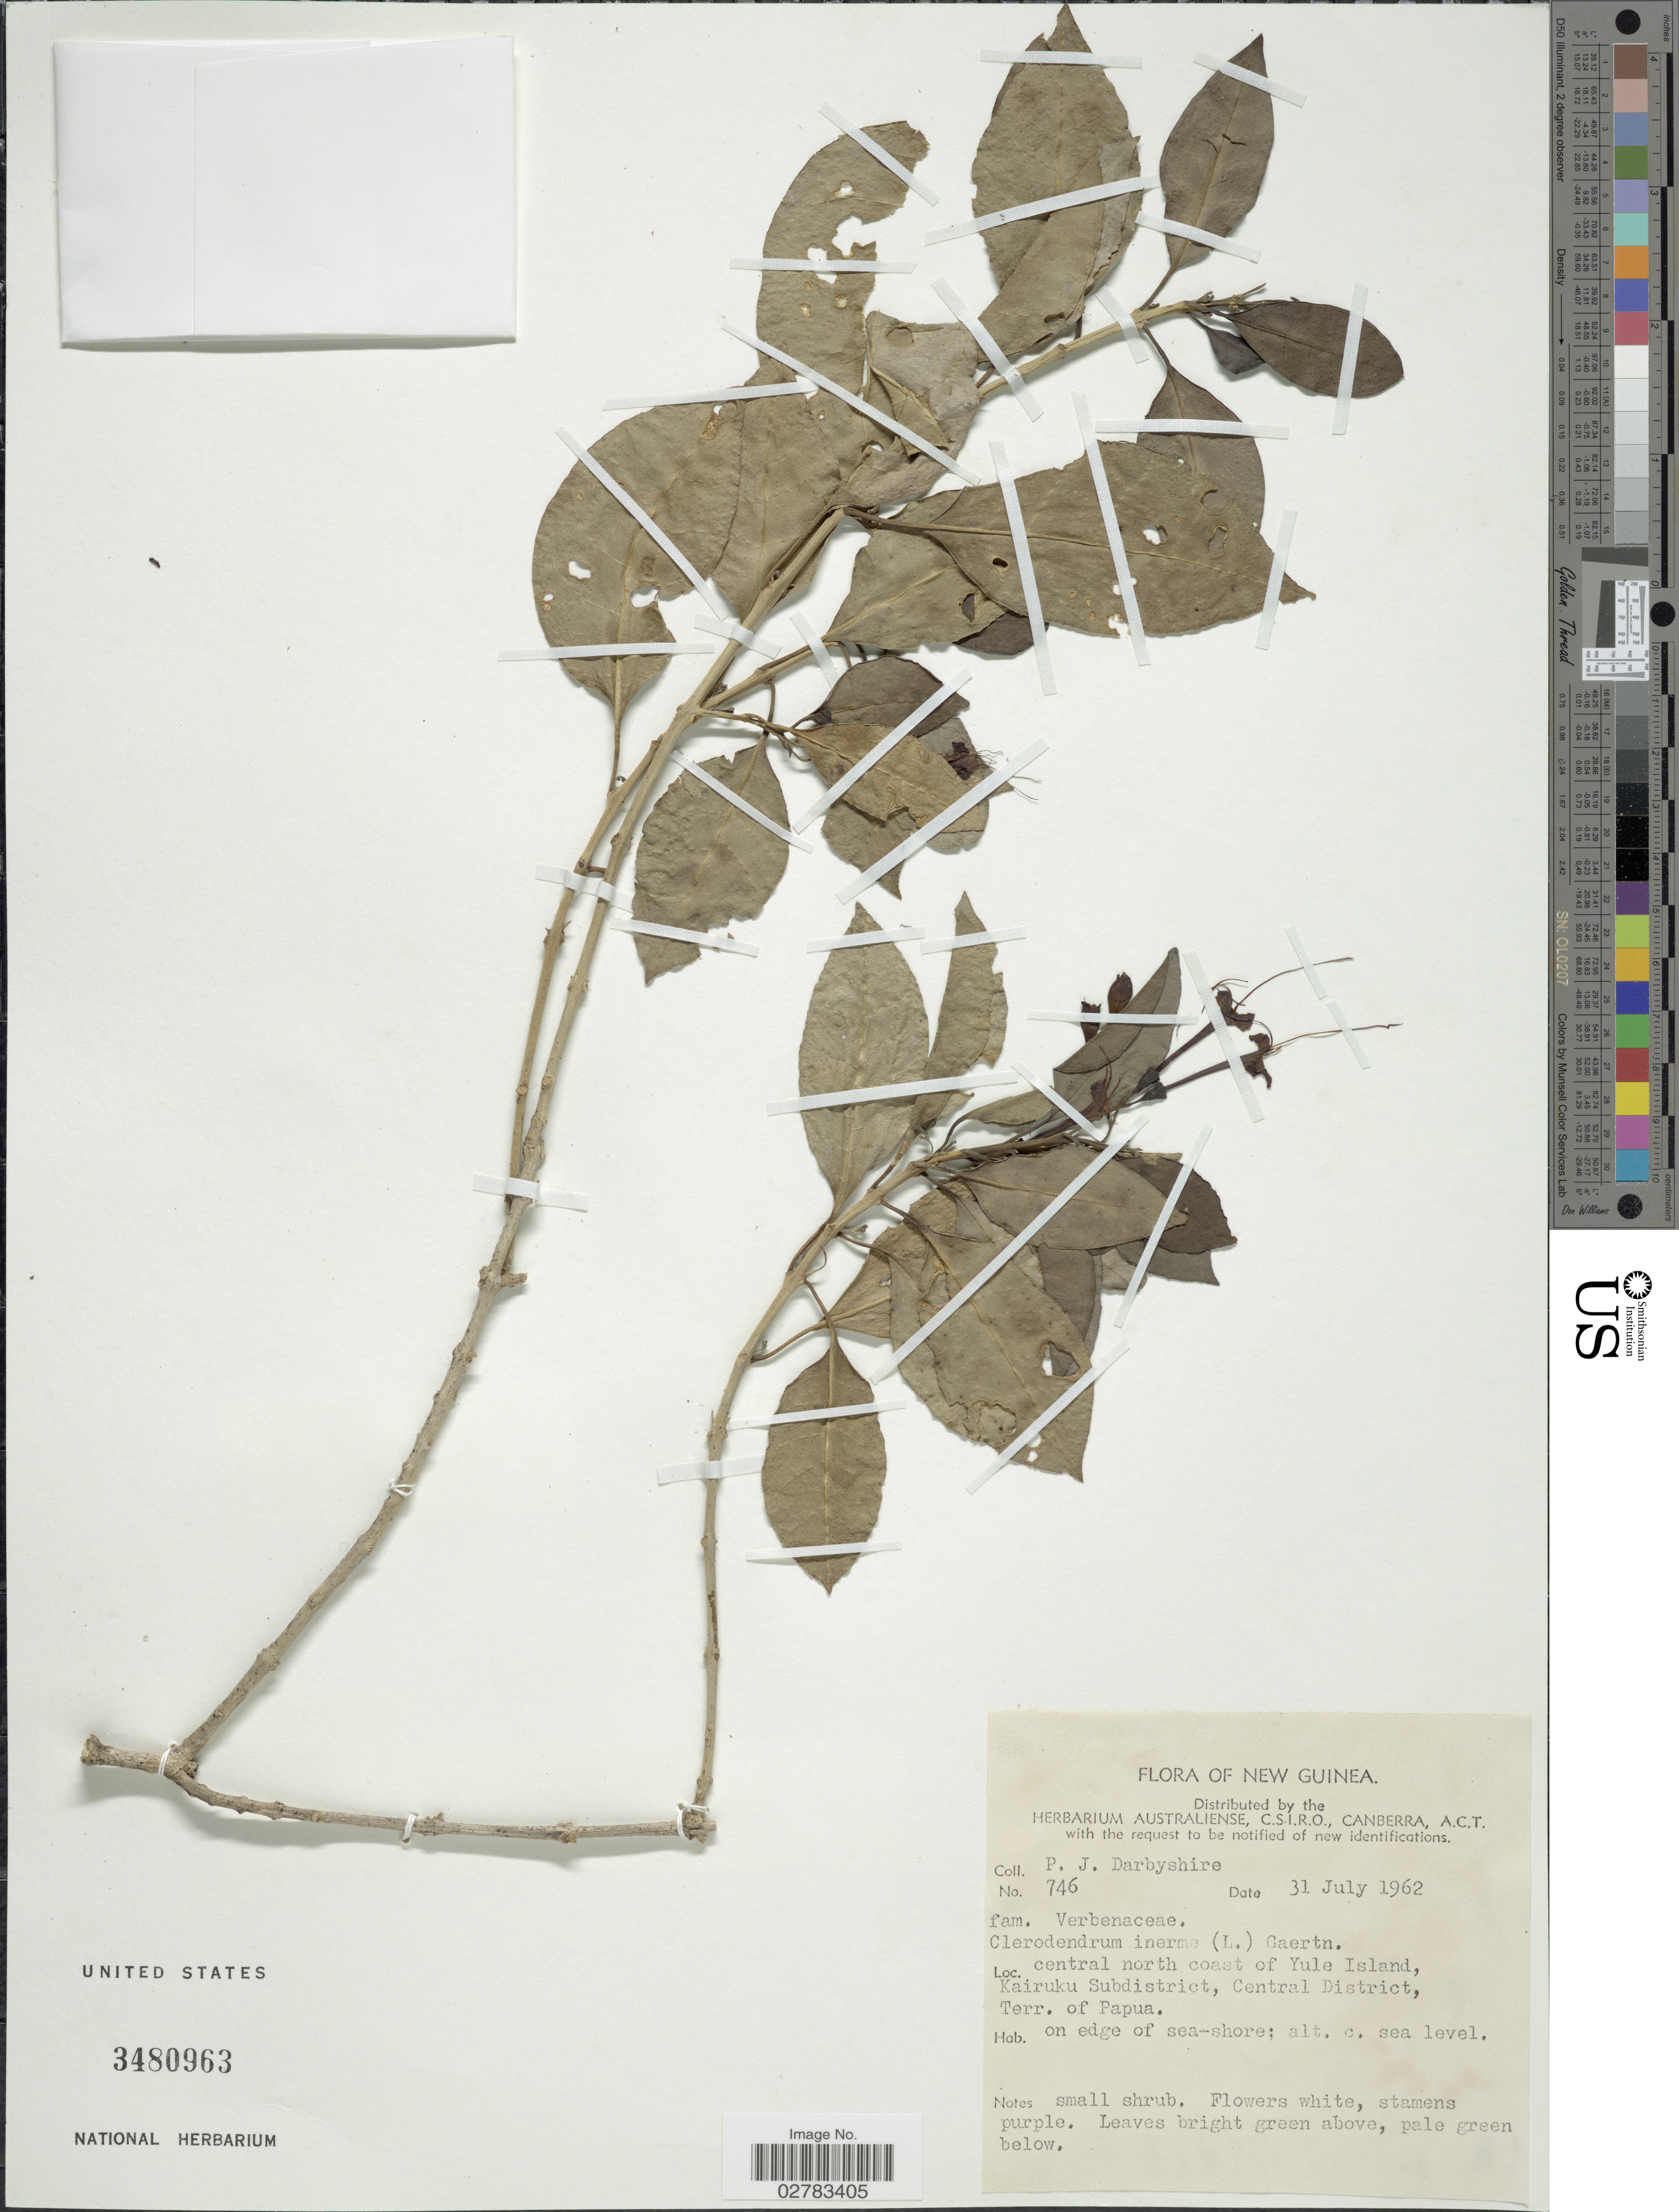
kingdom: Plantae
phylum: Tracheophyta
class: Magnoliopsida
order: Lamiales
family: Lamiaceae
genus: Clerodendrum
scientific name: Clerodendrum inerme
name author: (L.) Gaertn.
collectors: P. Darbyshire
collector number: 746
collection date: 1962-07-31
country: Papua New Guinea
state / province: Central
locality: New Guinea, central north coast of Yule Island, Kairuku Subdistrict, Central District, Terr. of Papua, on edge of sea-shore.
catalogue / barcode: US 3480963